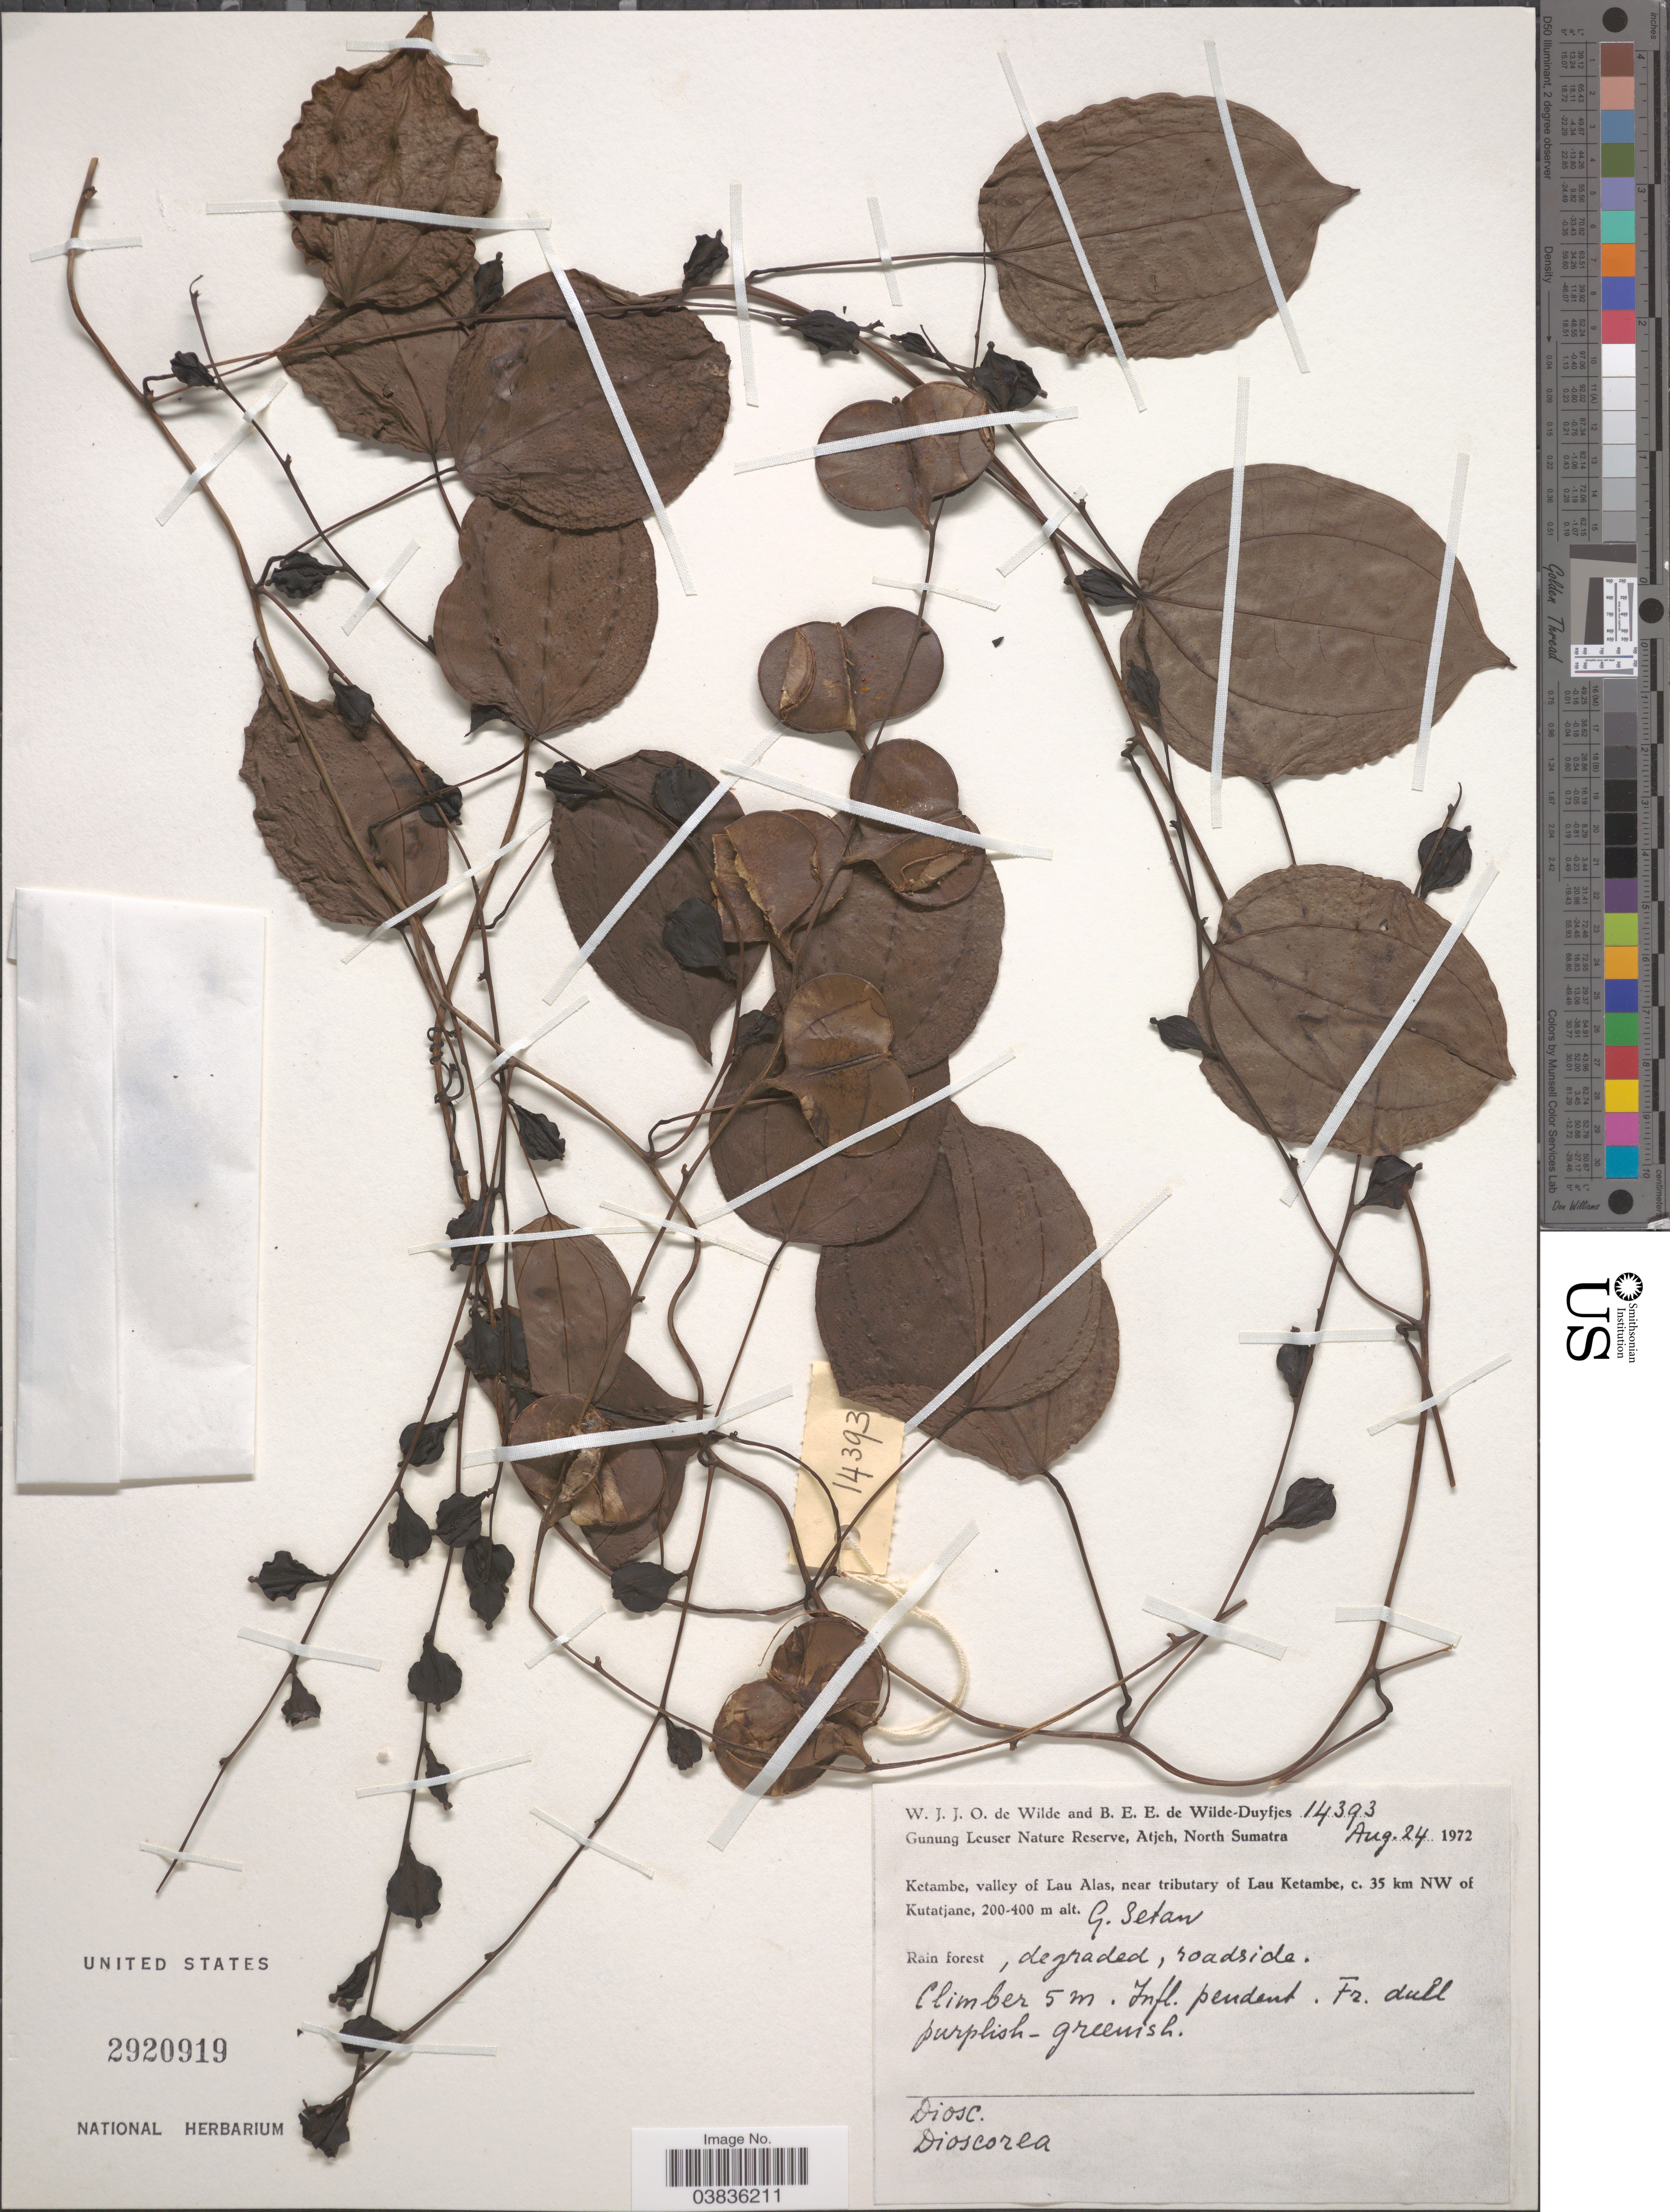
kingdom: Plantae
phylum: Tracheophyta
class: Liliopsida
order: Dioscoreales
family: Dioscoreaceae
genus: Dioscorea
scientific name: Dioscorea sp.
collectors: W. J. de Wilde & B. E. de Wilde-Duyfjes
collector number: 14393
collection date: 1972-08-24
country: Indonesia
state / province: Sumatra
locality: Gunung Leuser Nature Reserve, Atjeh, North Sumatra. Ketambe, valley of Lau Alas, near tributary of Lau Ketambe, c. 35 km NW of Kutatjane. G. Setan.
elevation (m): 200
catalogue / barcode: US 2920919